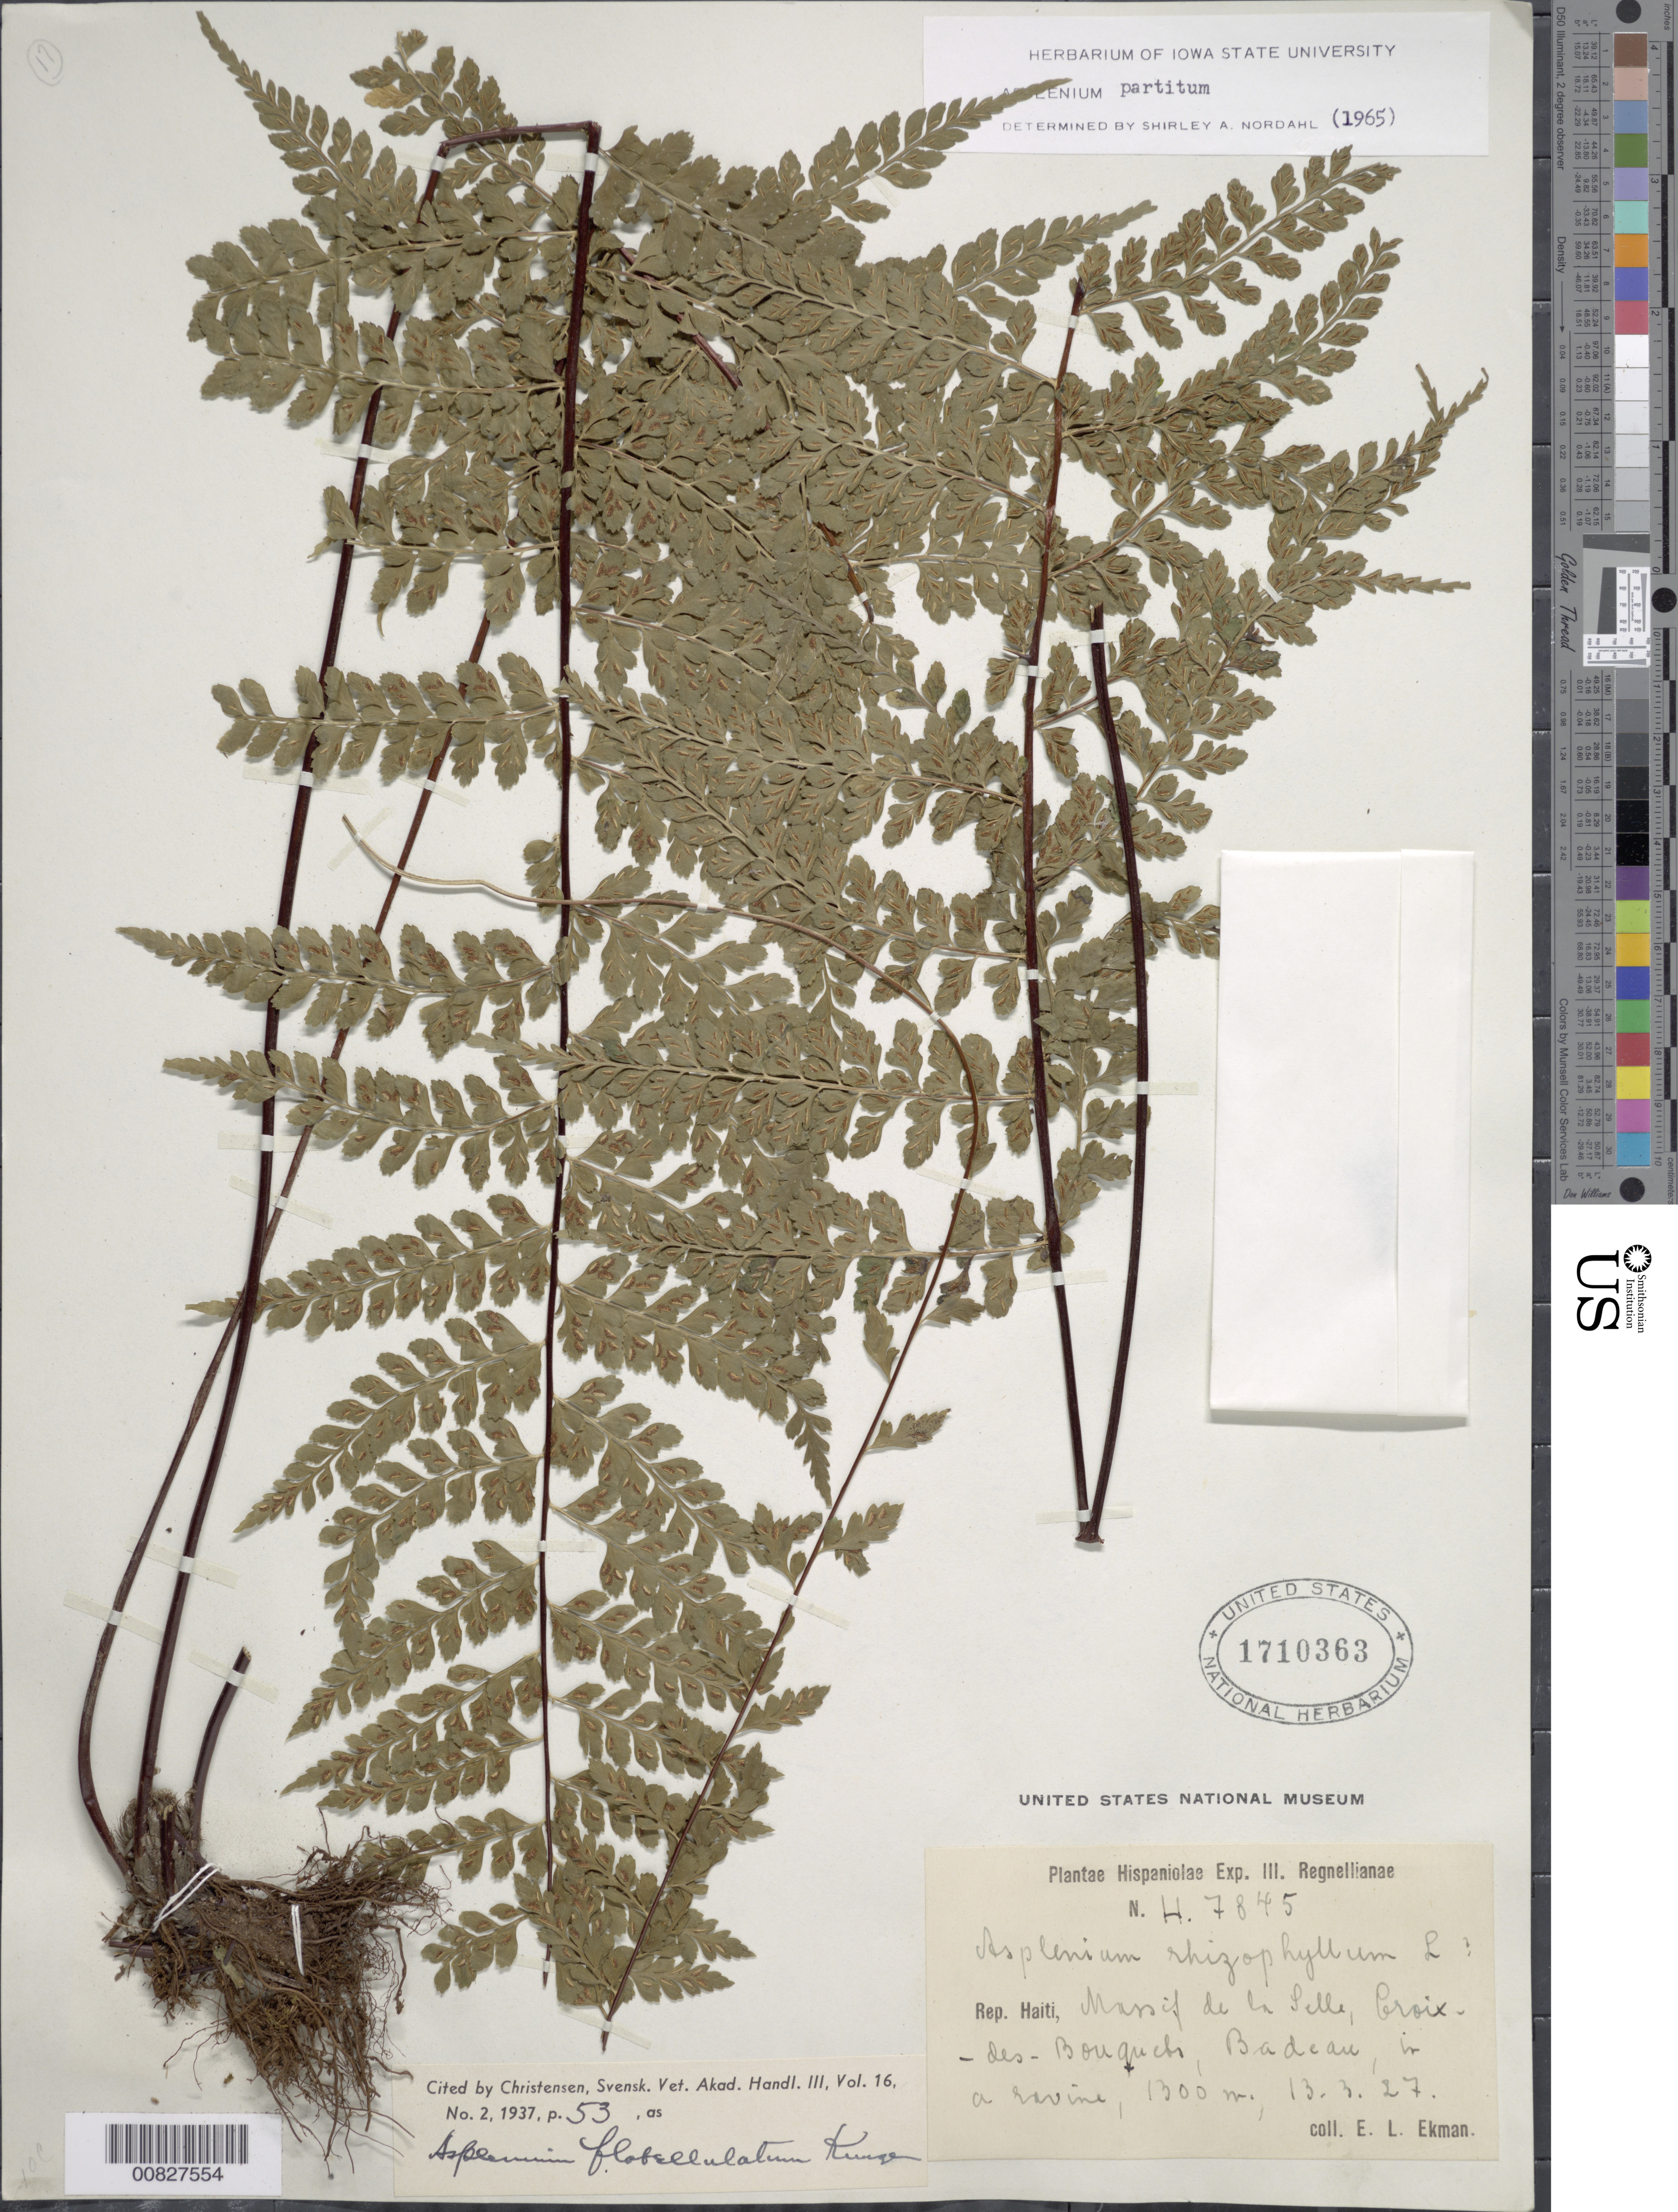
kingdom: Plantae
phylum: Tracheophyta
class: Polypodiopsida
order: Polypodiales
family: Aspleniaceae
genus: Asplenium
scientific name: Asplenium radicans var. dentatum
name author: (Klotzsch) Bonap.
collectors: E. L. Ekman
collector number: H 7845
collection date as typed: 13 Mar 1927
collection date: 1927-03-13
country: Haiti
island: Hispaniola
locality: Massif de la Selle, Croix des Bouquets, Badeau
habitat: Ravine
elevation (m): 1300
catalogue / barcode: US 1710363